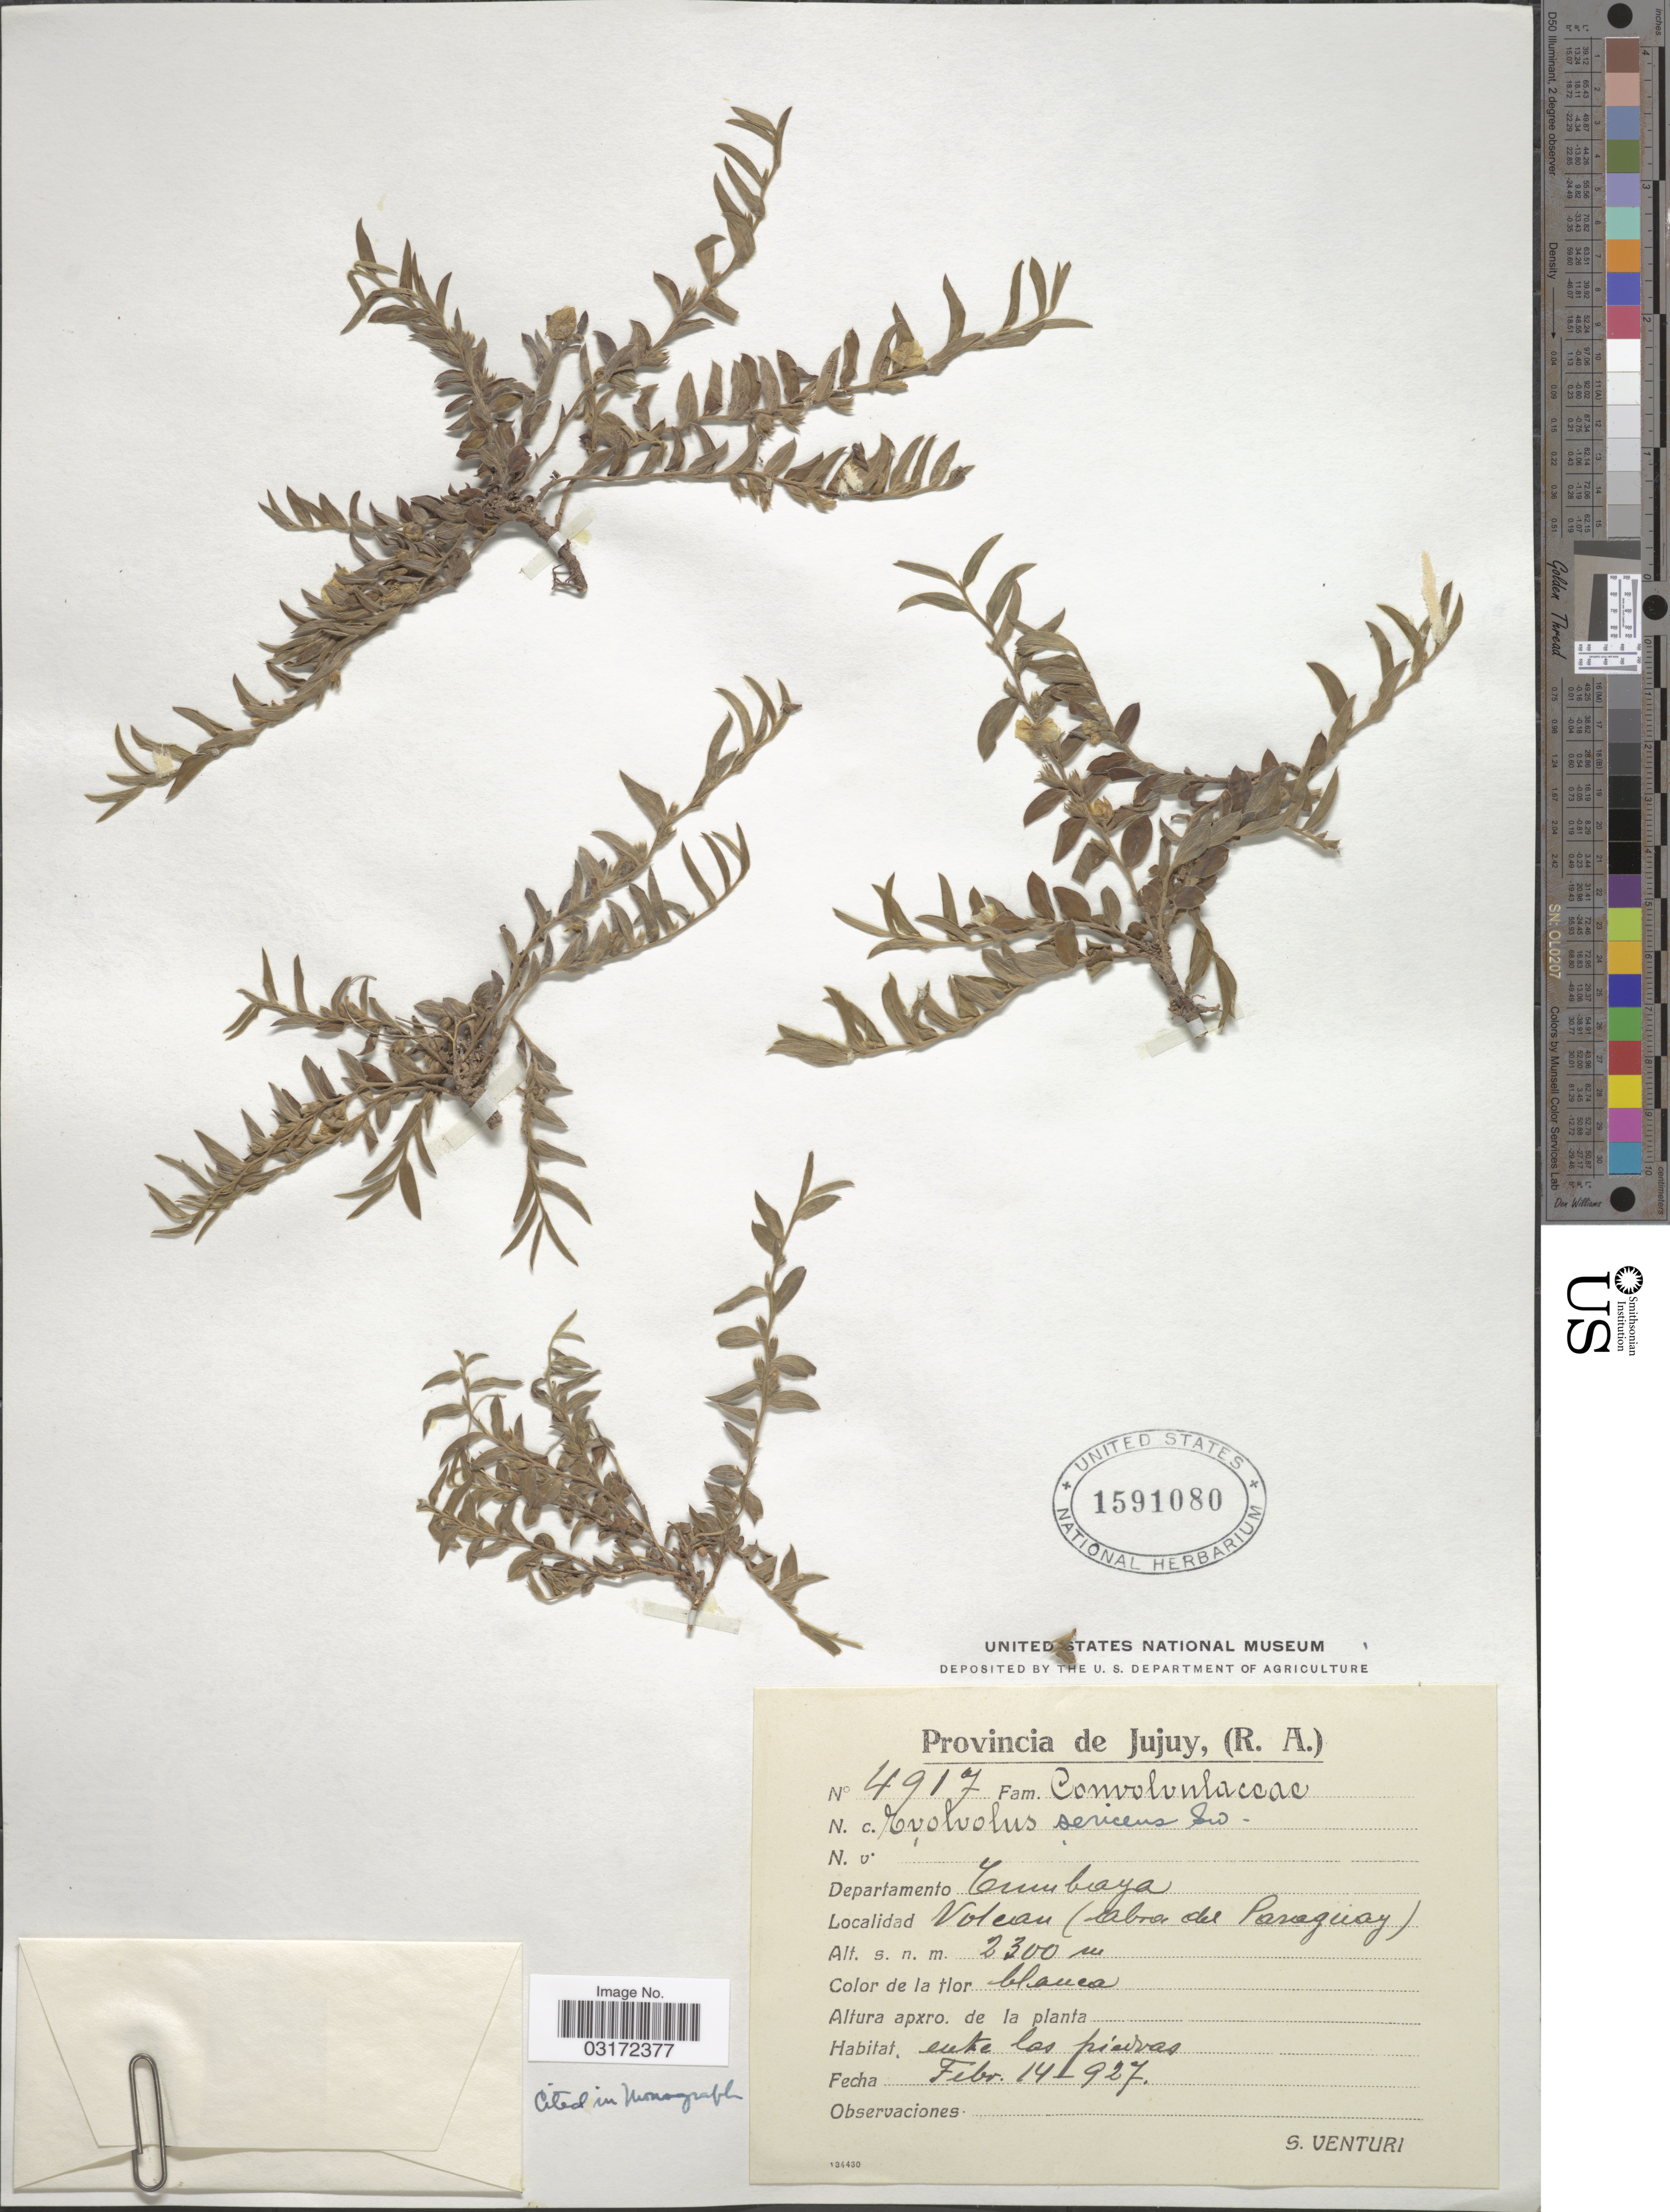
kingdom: Plantae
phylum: Tracheophyta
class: Magnoliopsida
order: Solanales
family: Convolvulaceae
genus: Evolvulus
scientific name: Evolvulus sericeus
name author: Sw.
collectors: S. Venturi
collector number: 4917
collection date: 1927-02-14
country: Argentina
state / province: Jujuy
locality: Departamento Tumbaya, Volcan (abra del Paraguay).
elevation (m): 2300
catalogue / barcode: US 1591080